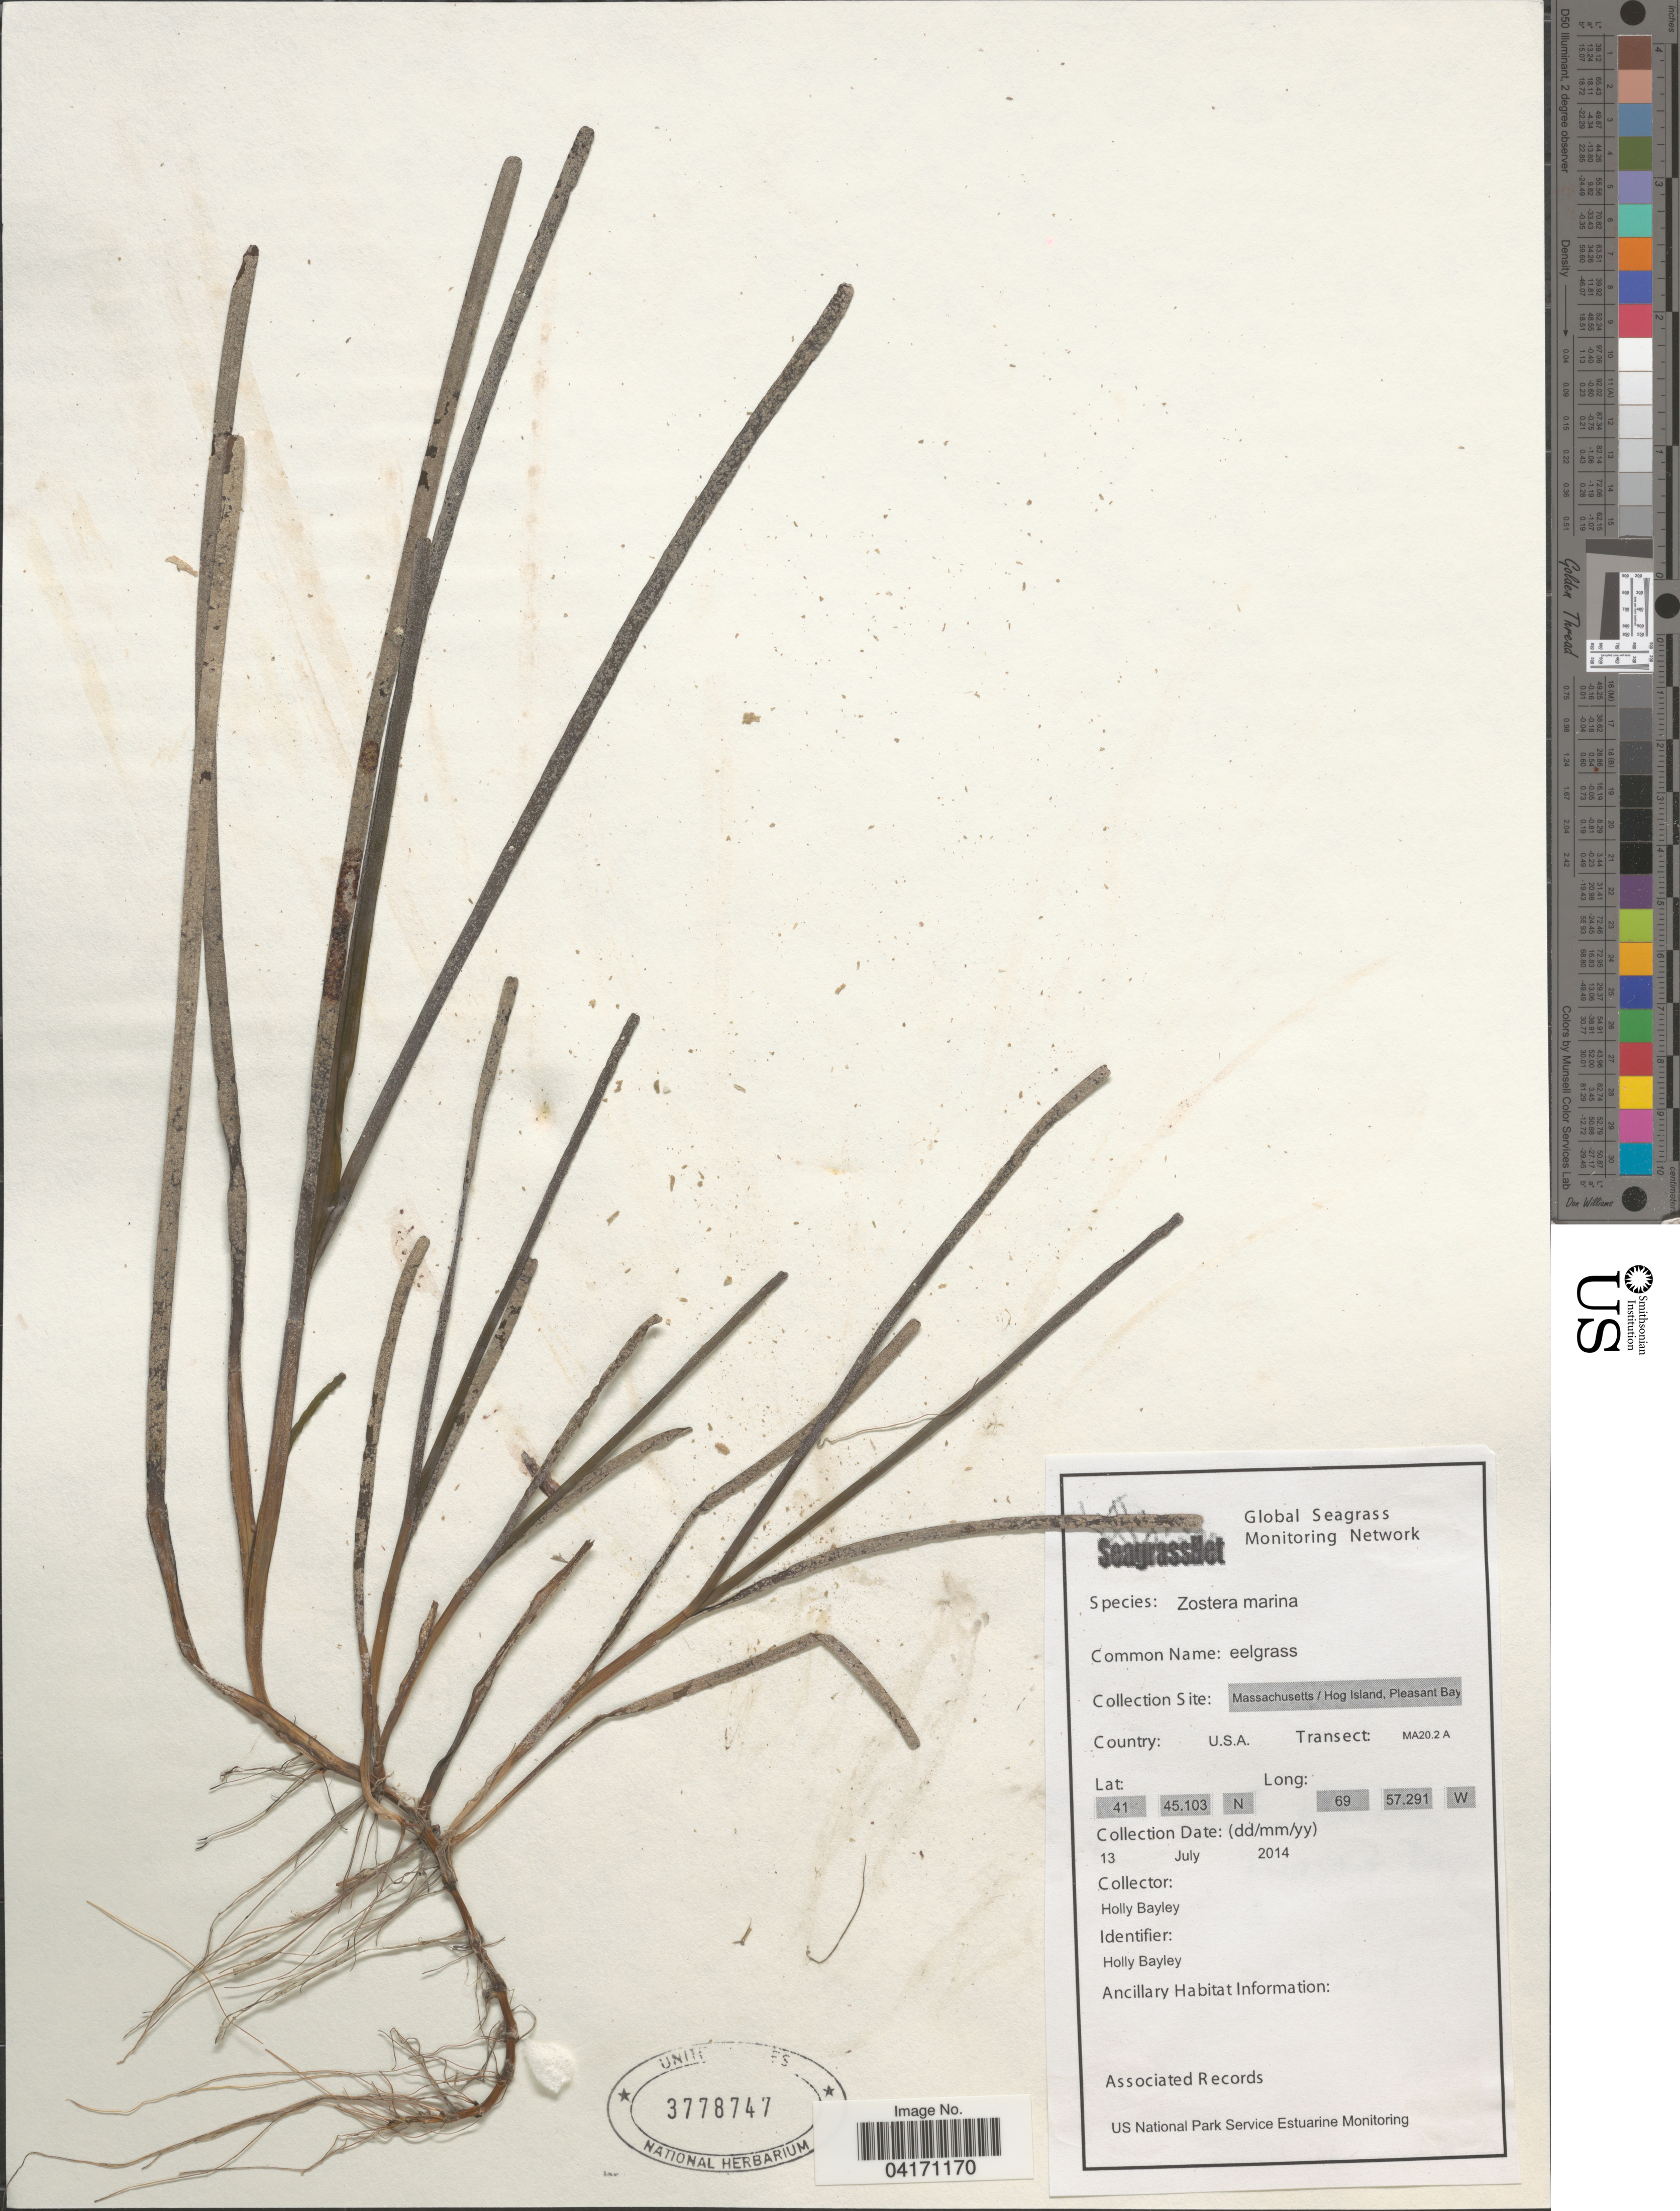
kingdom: Plantae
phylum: Tracheophyta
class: Liliopsida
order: Alismatales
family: Zosteraceae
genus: Zostera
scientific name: Zostera marina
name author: L.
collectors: H. Bayley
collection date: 2014-07-13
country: United States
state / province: Massachusetts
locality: Hog Island, Pleasant Bay. Transect: MA20.2 A.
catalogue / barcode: US 3778747